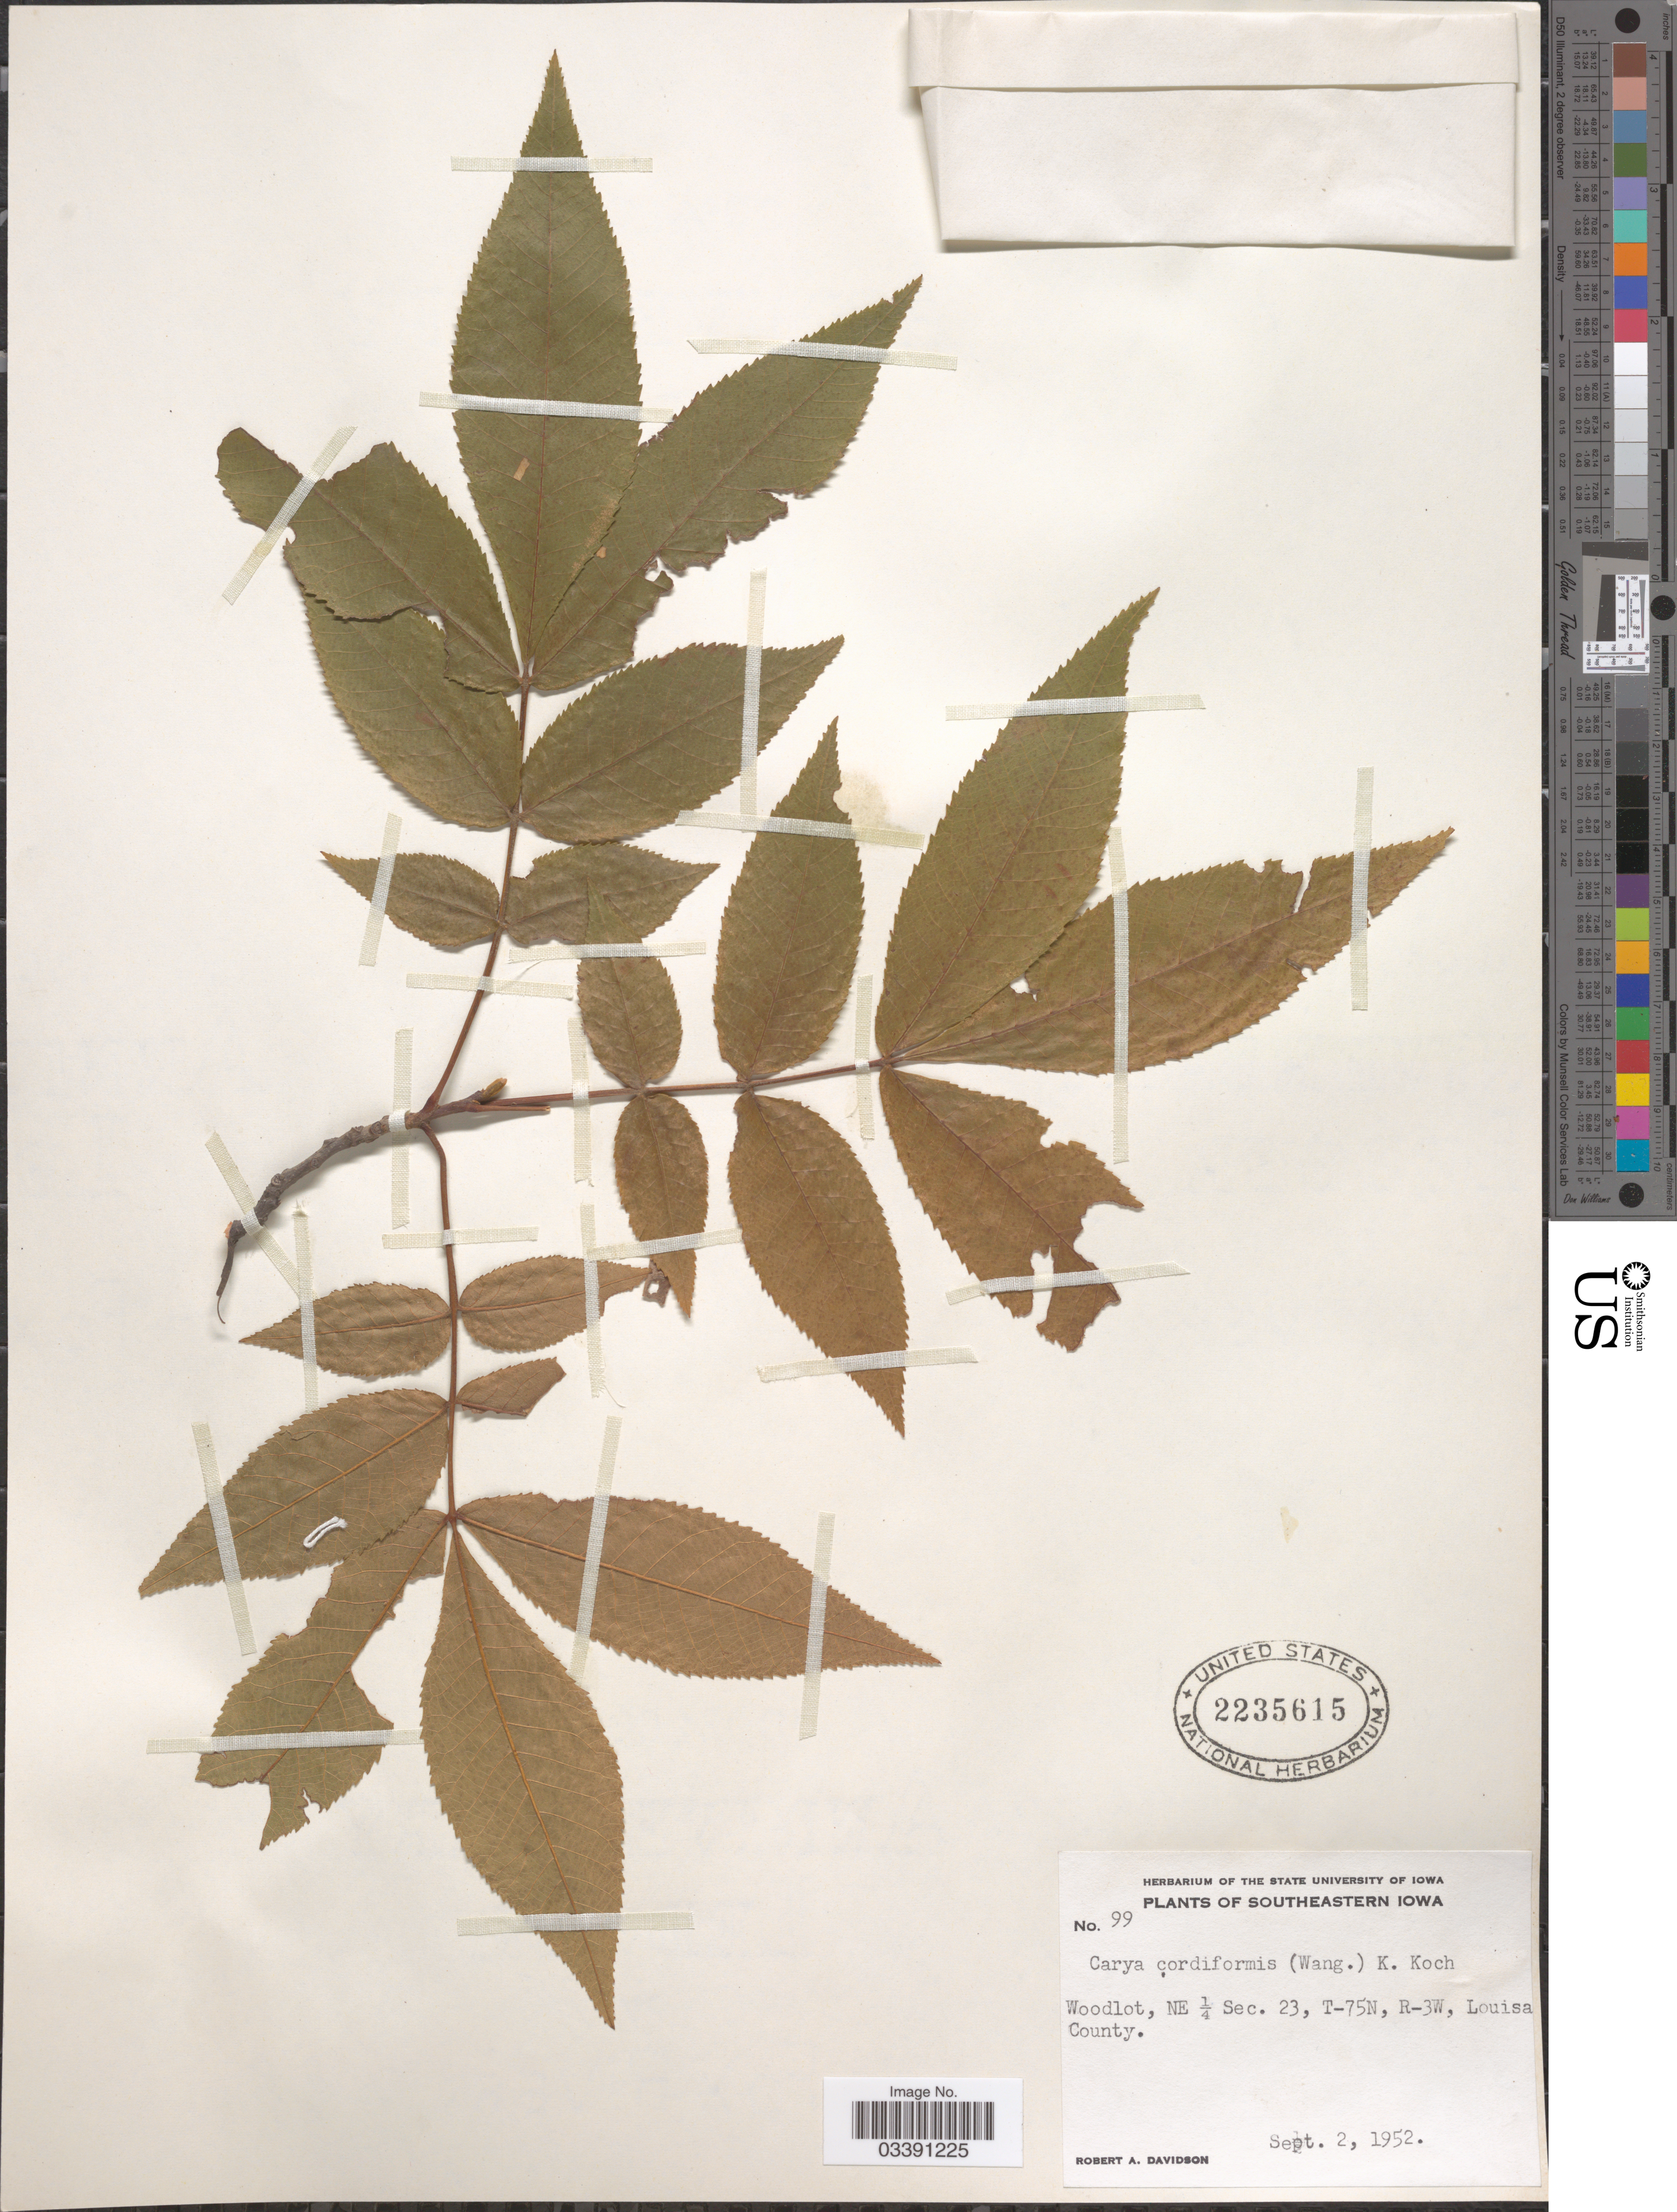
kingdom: Plantae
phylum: Tracheophyta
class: Magnoliopsida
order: Fagales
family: Juglandaceae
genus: Carya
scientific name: Carya cordiformis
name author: (Wangenh.) K. Koch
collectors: R. A. Davidson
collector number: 99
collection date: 1952-09-02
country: United States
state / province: Iowa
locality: Southeastern Iowa. Woodlot, NE 1/4 Sec. 23, T-75N, R-3W, Louisa County.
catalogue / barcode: US 2235615